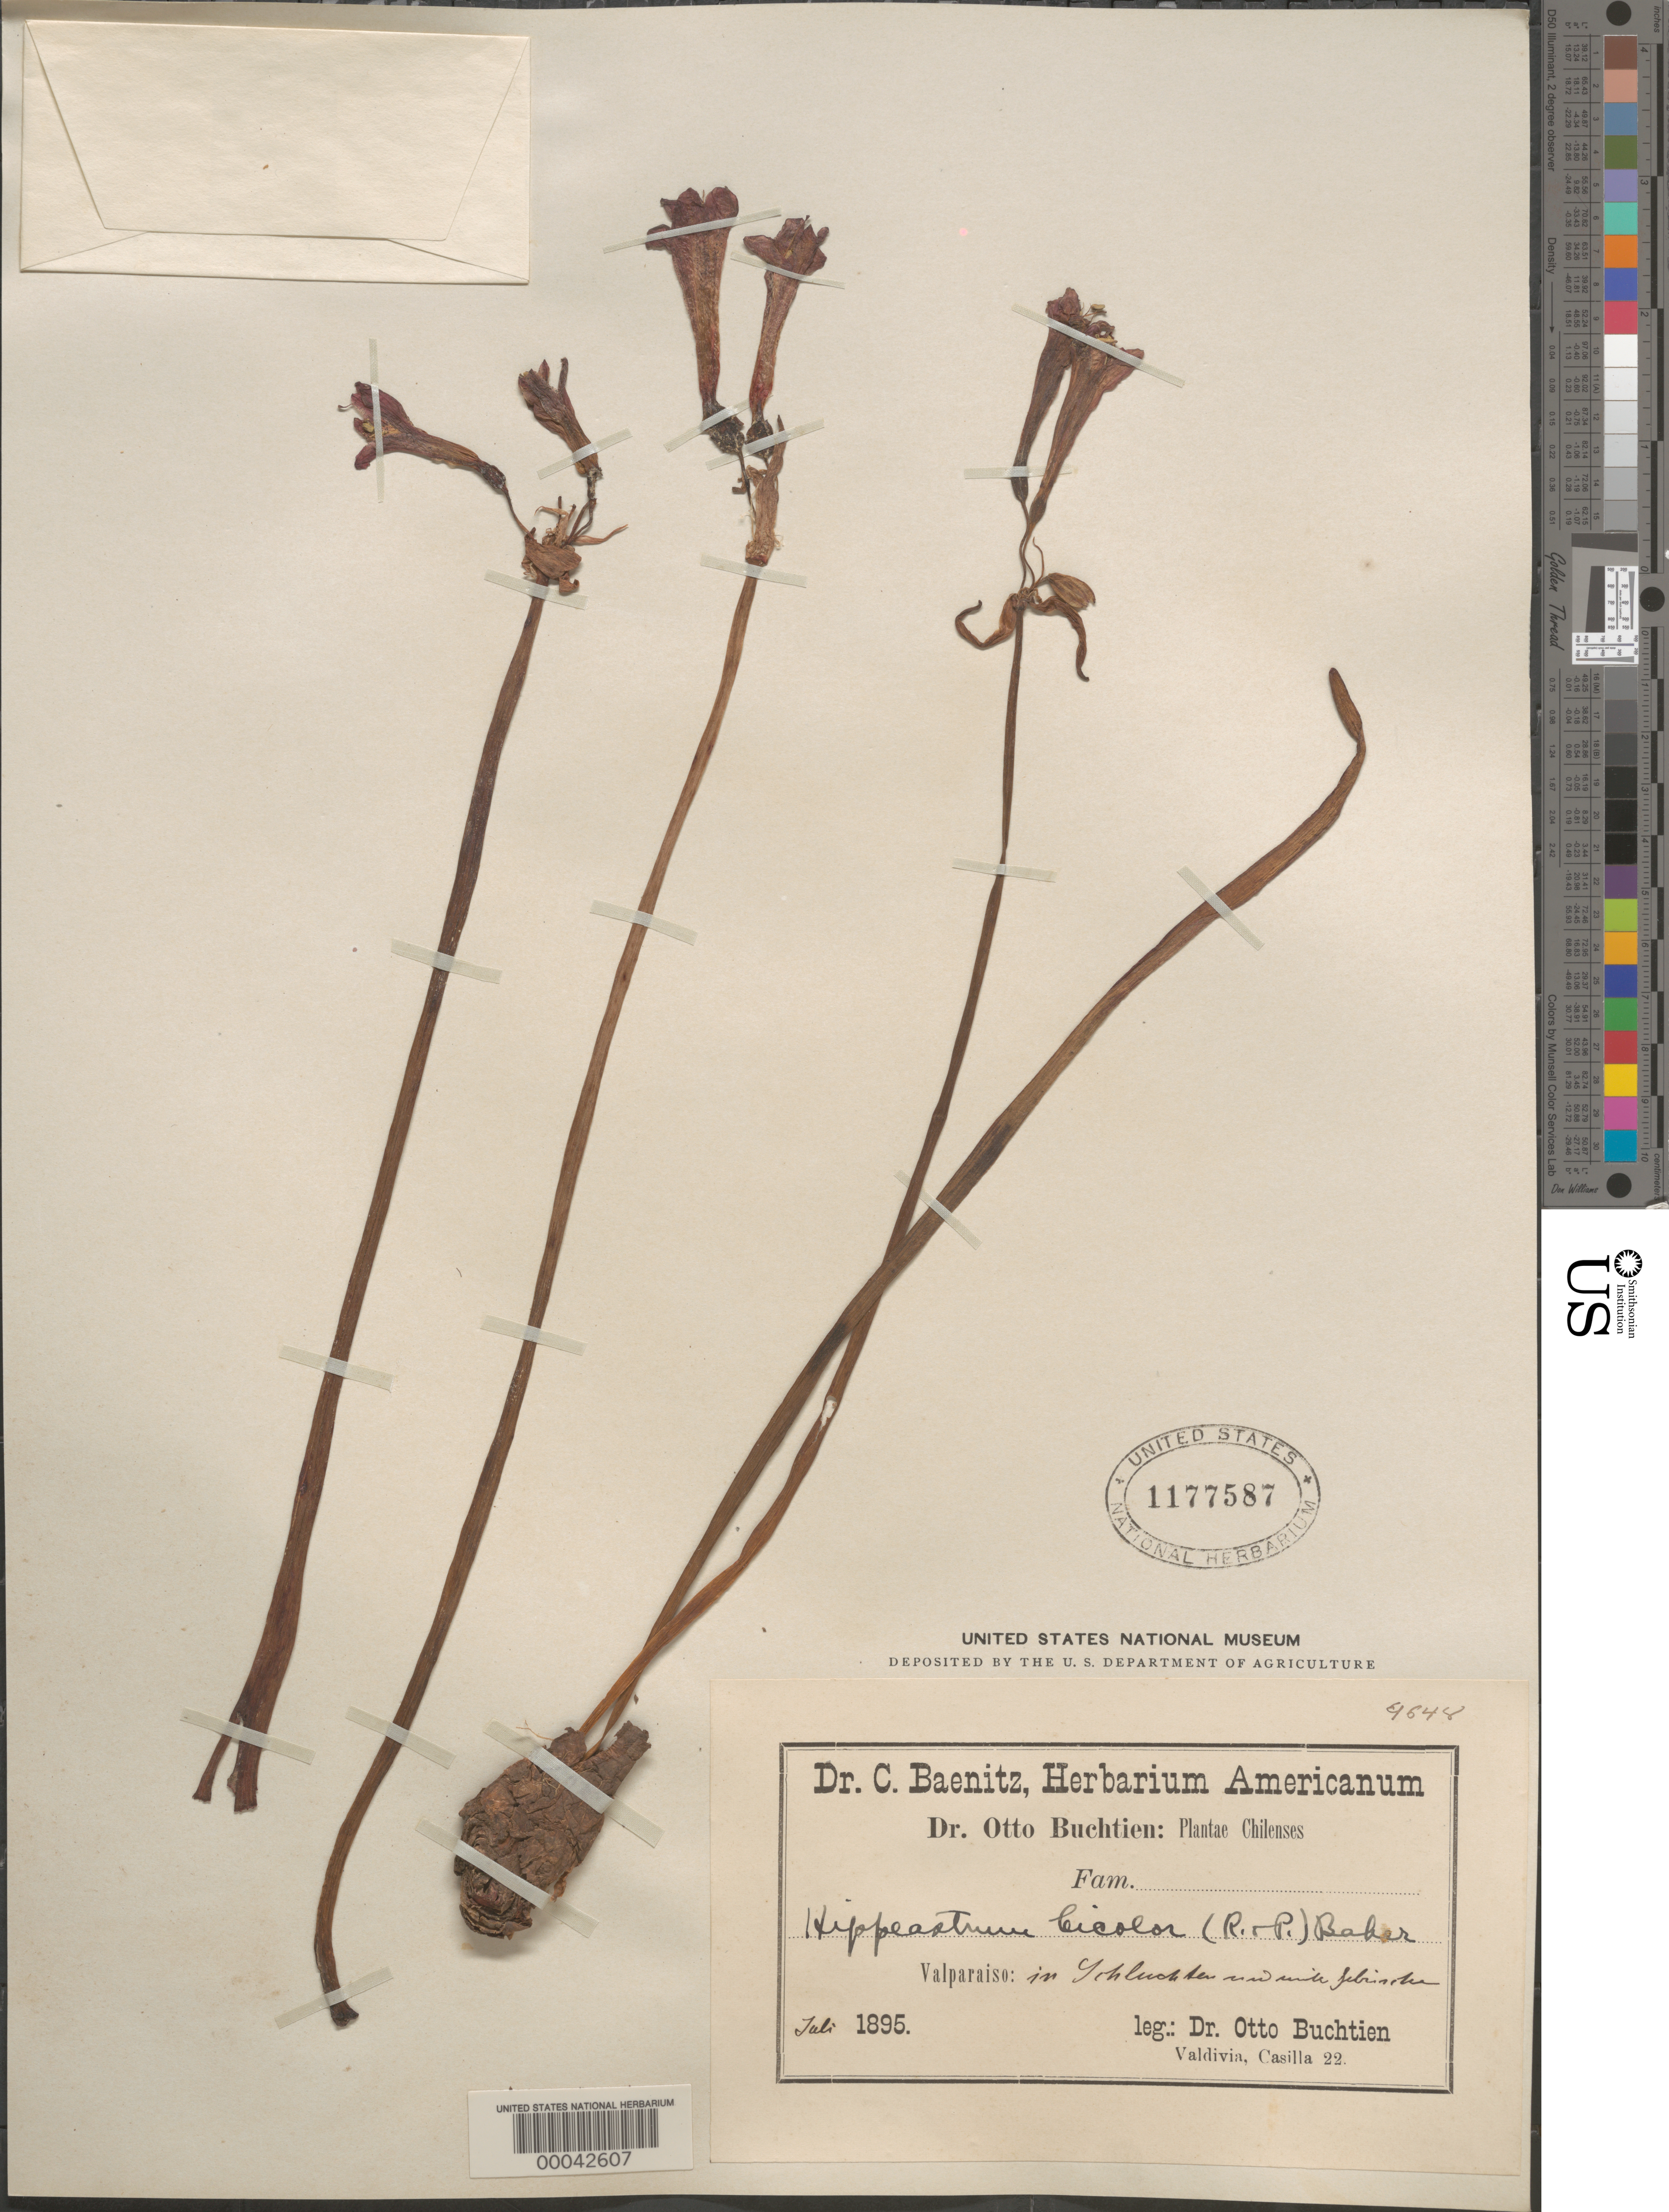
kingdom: Plantae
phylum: Tracheophyta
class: Liliopsida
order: Asparagales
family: Amaryllidaceae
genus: Hippeastrum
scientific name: Hippeastrum bicolor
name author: Baker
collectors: O. Buchtien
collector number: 9648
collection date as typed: Jul 1895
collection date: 1895-07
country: Chile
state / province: Valparaíso (V)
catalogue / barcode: US 1177587